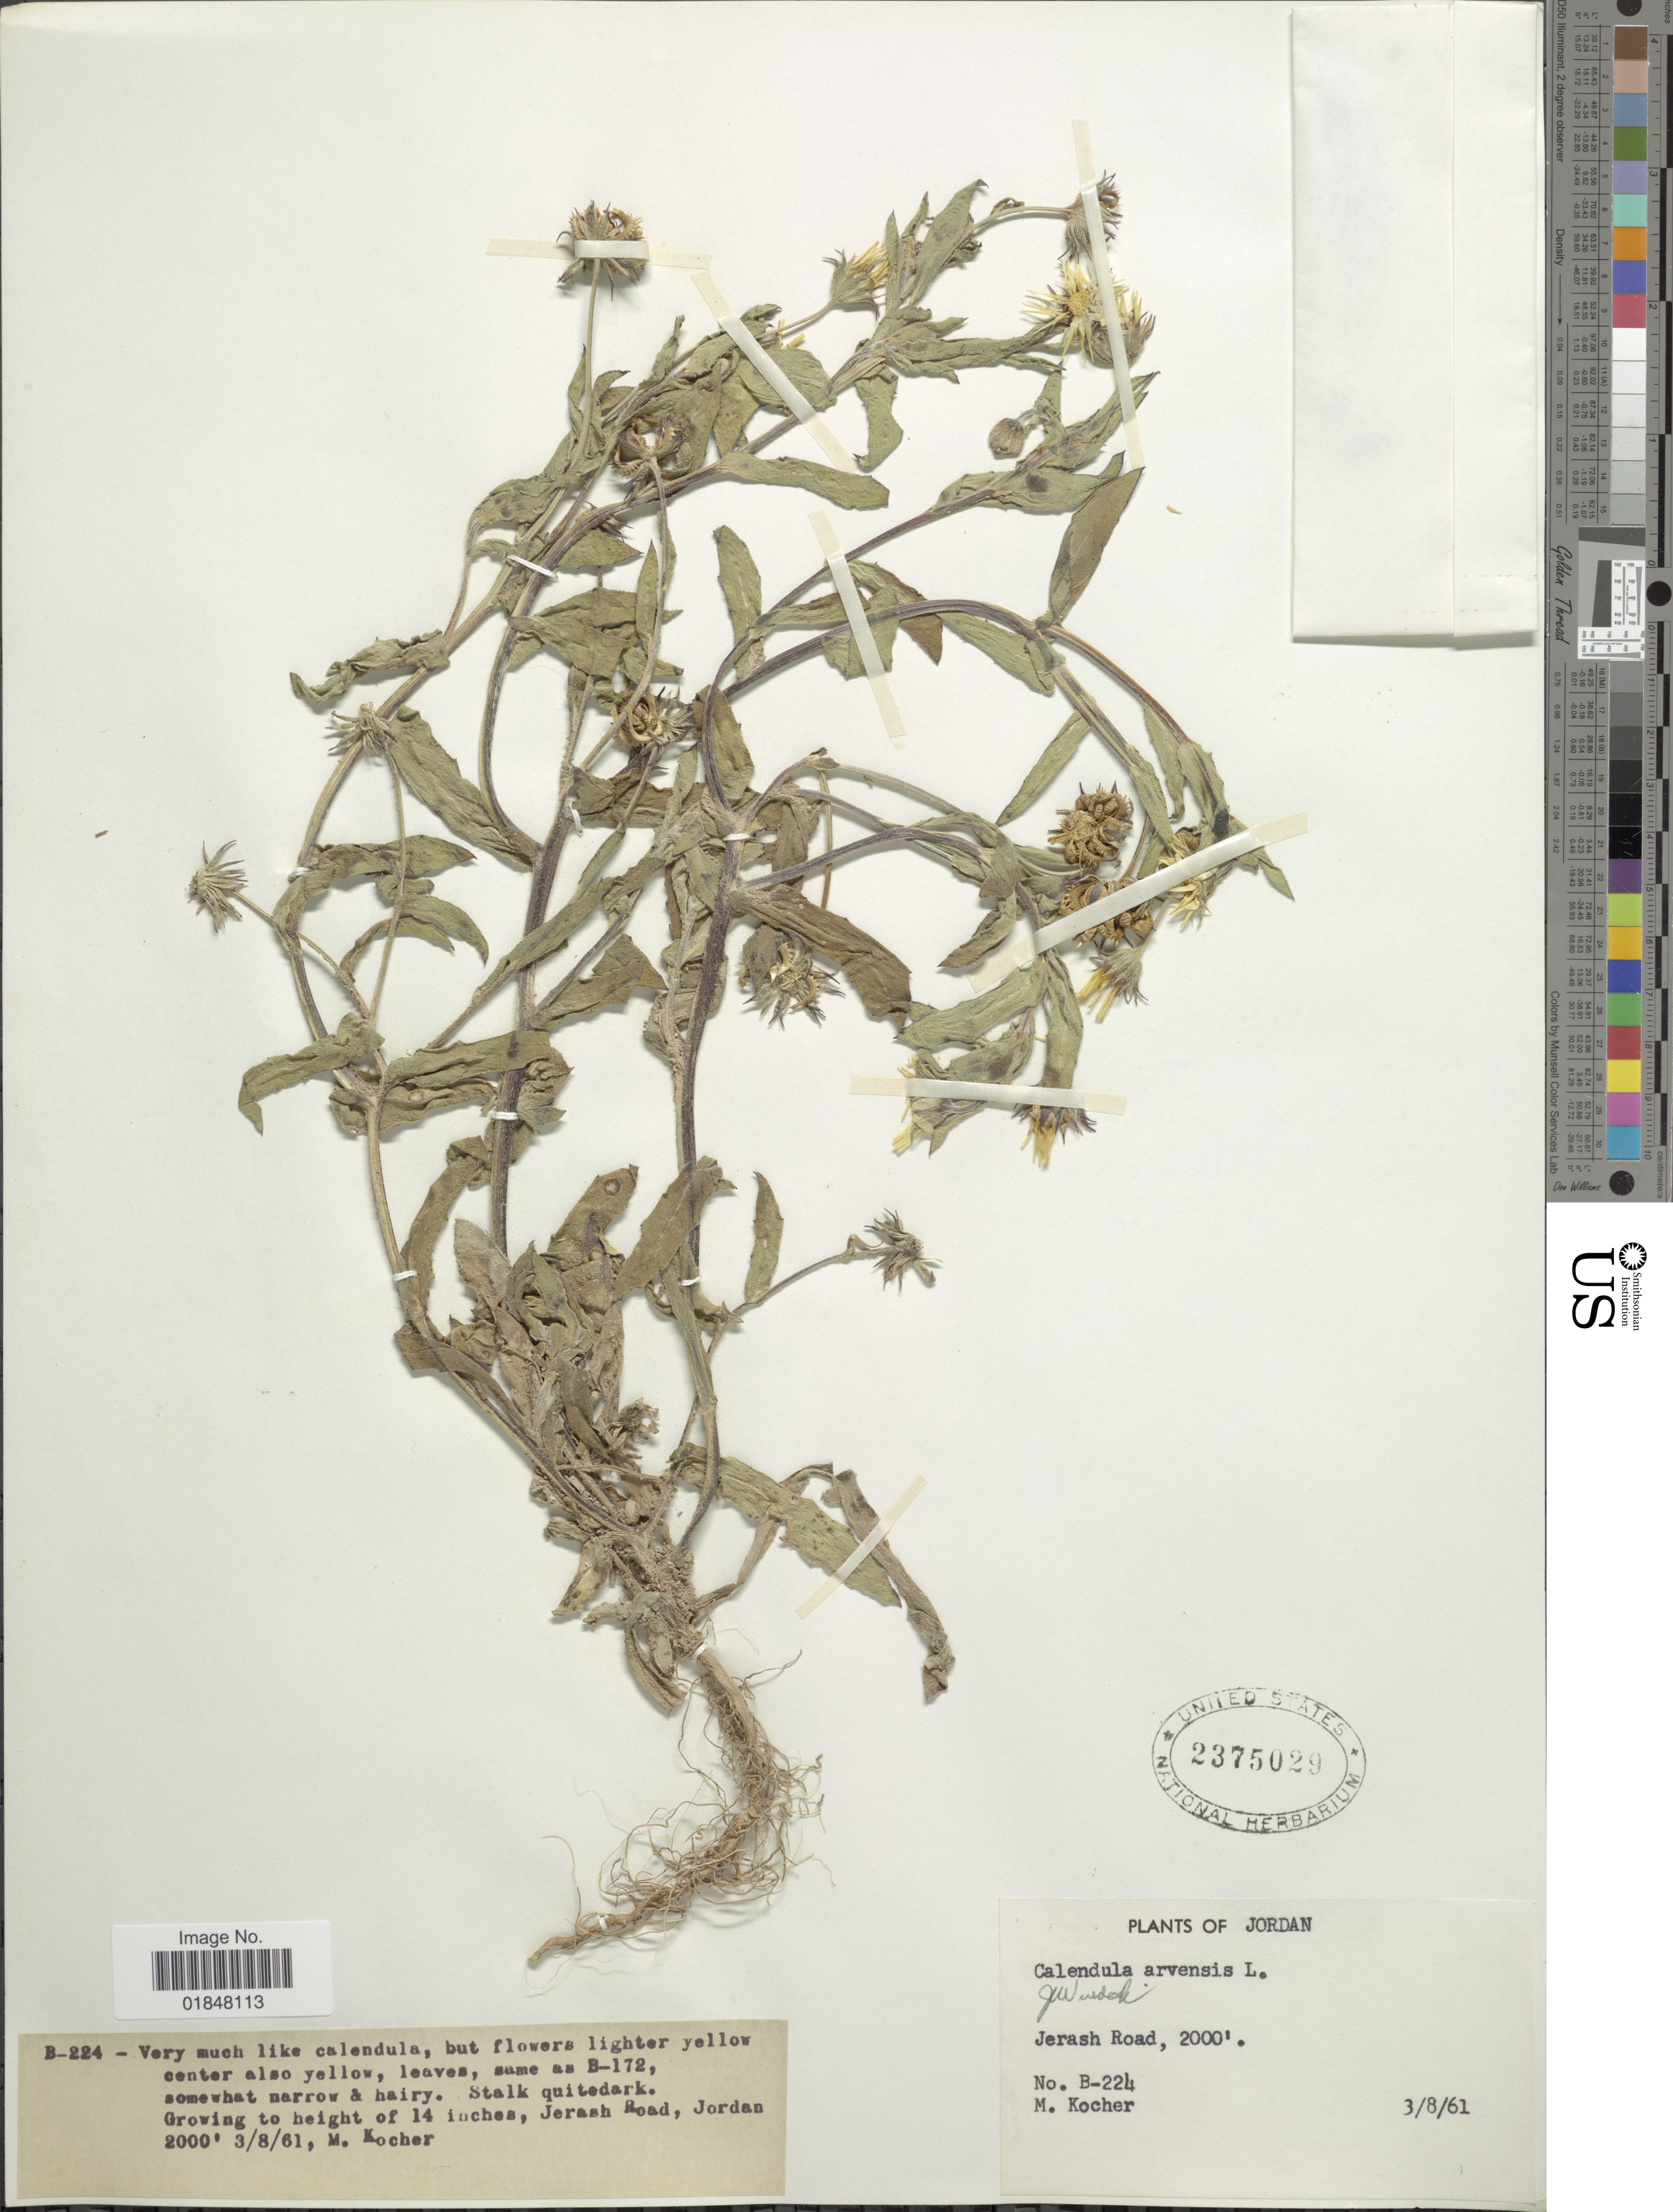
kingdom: Plantae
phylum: Tracheophyta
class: Magnoliopsida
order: Asterales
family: Asteraceae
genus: Calendula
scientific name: Calendula arvensis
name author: L.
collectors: M. Kocher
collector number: B224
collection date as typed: Transcribed d/m/y: 3/8/61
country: Jordan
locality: Jerash Road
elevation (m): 610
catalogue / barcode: US 2375029